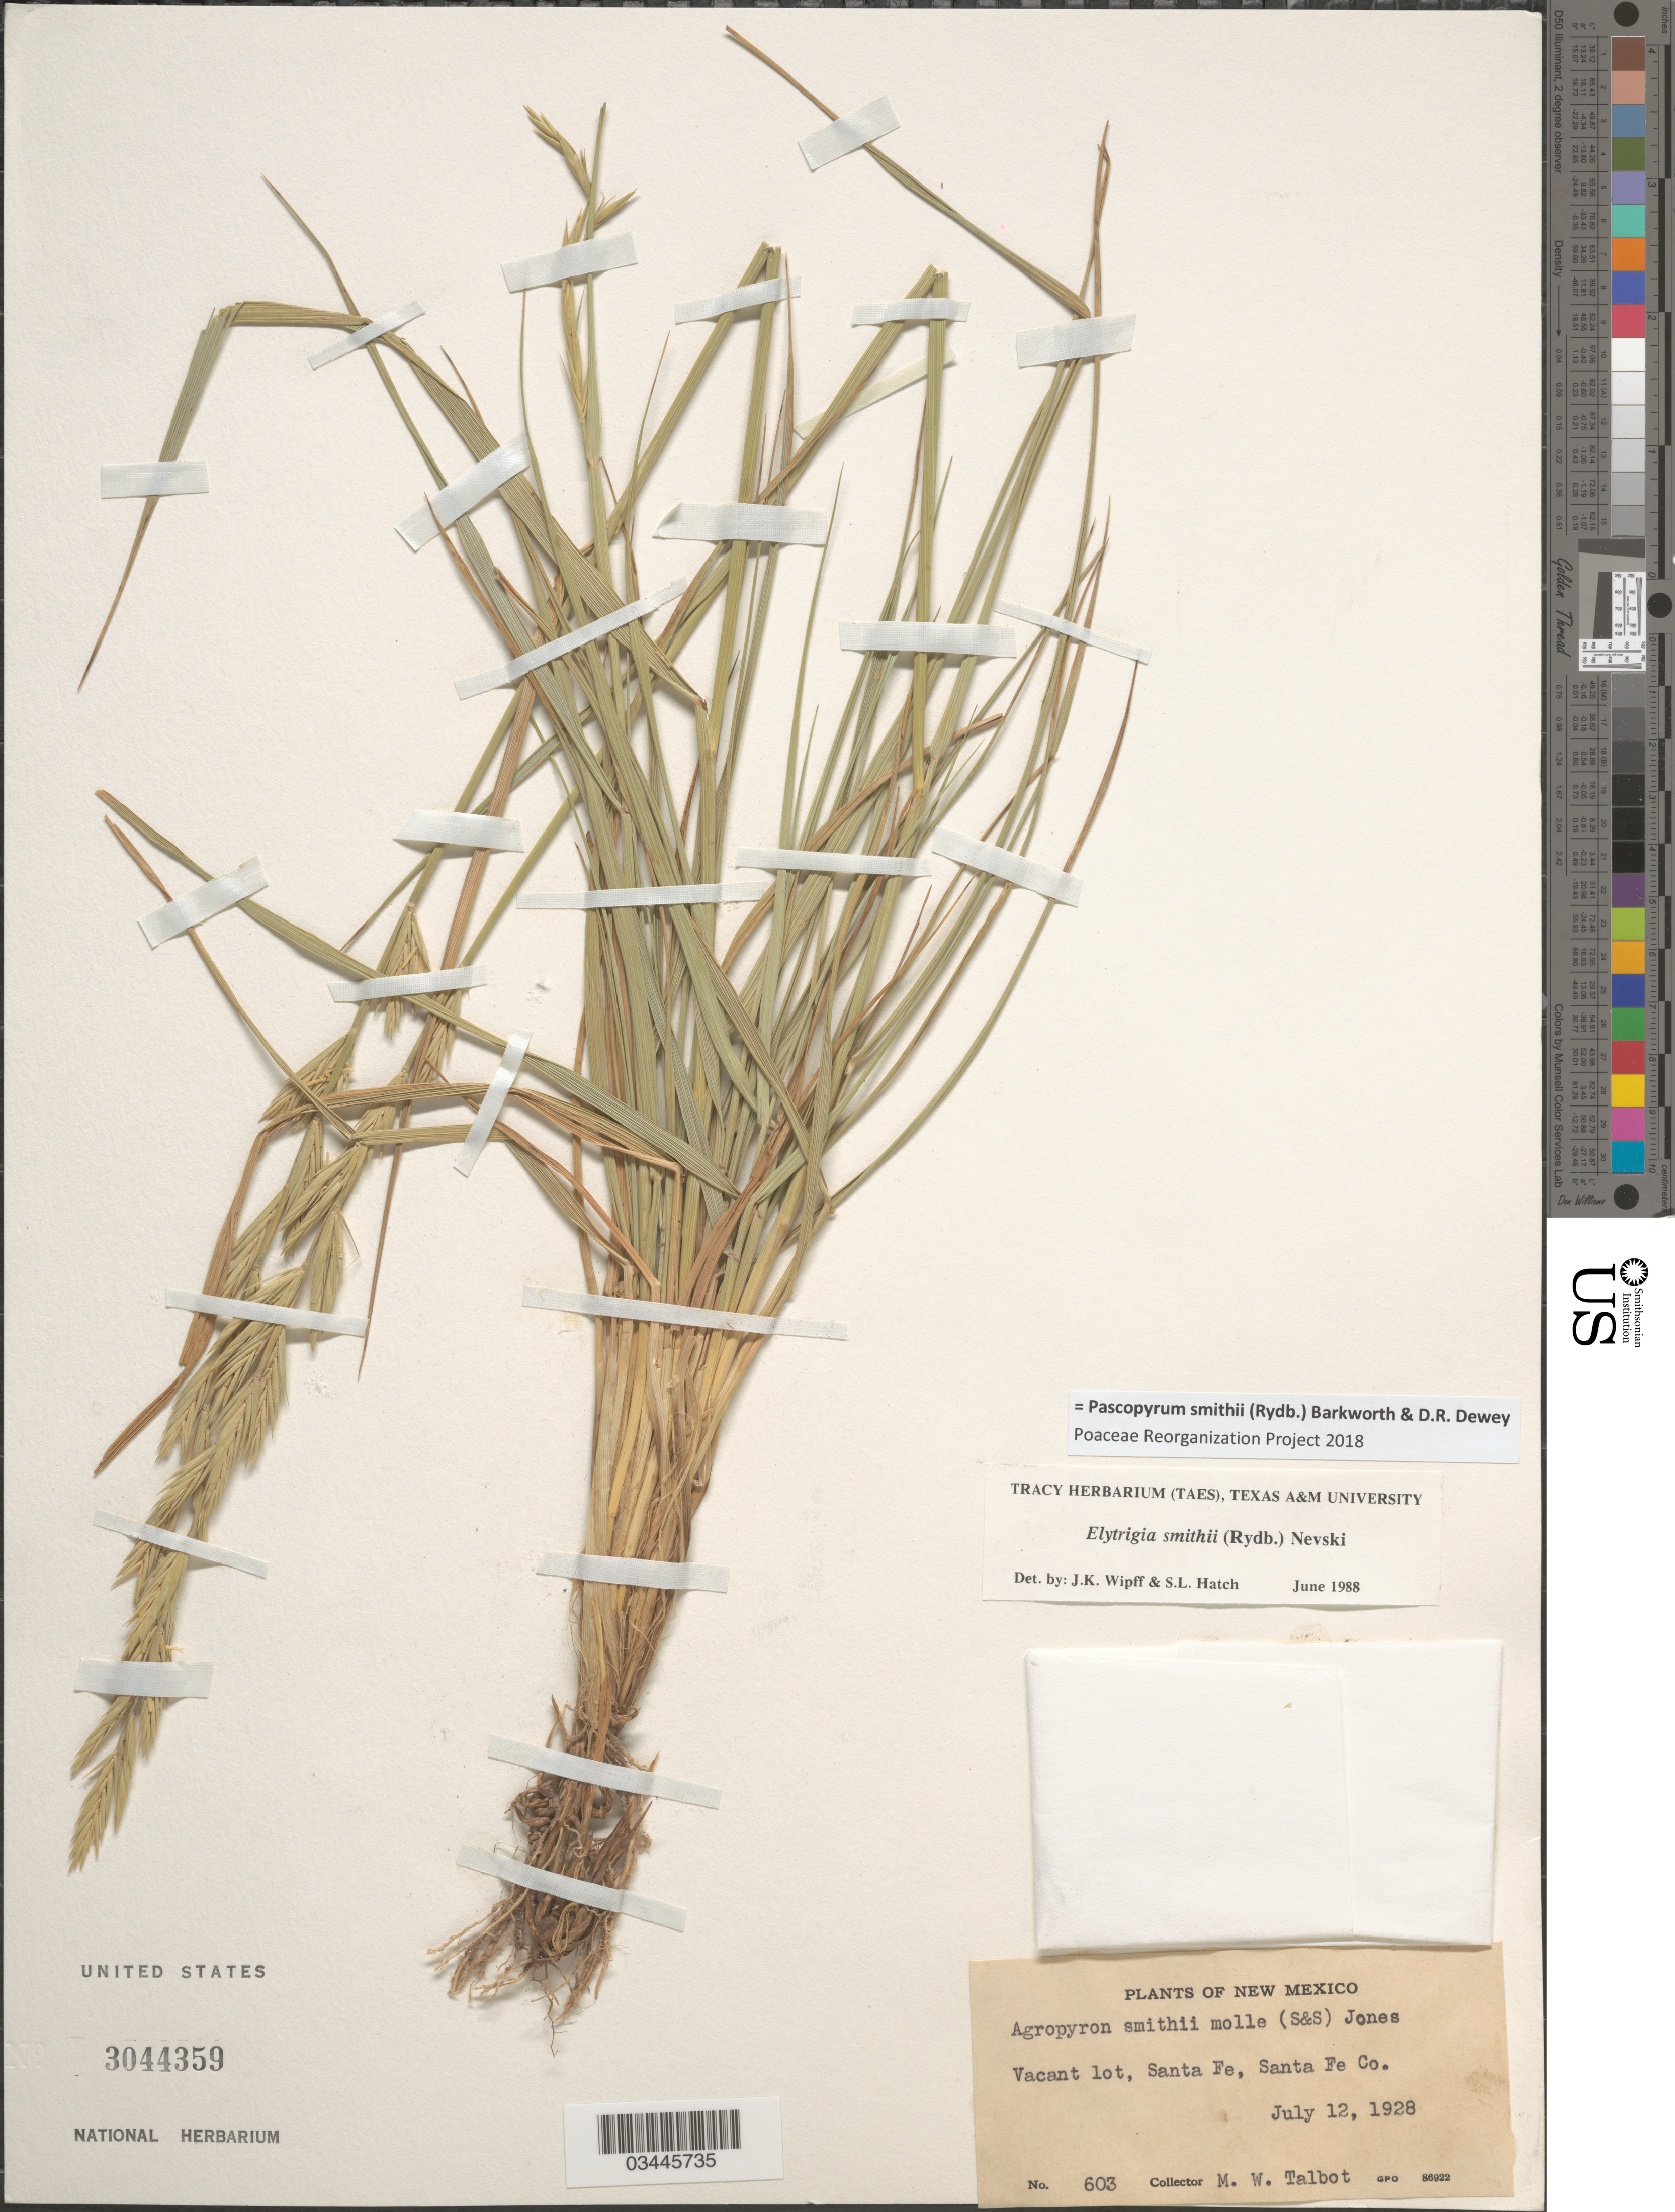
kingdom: Plantae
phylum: Tracheophyta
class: Liliopsida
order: Poales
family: Poaceae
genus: Pascopyrum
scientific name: Pascopyrum smithii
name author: (Rydb.) Barkworth & Dewey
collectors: M. Talbot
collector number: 603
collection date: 1928-07-12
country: United States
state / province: New Mexico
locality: Vacant lot, Santa Fe, Santa Fe Co.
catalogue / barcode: US 3044359